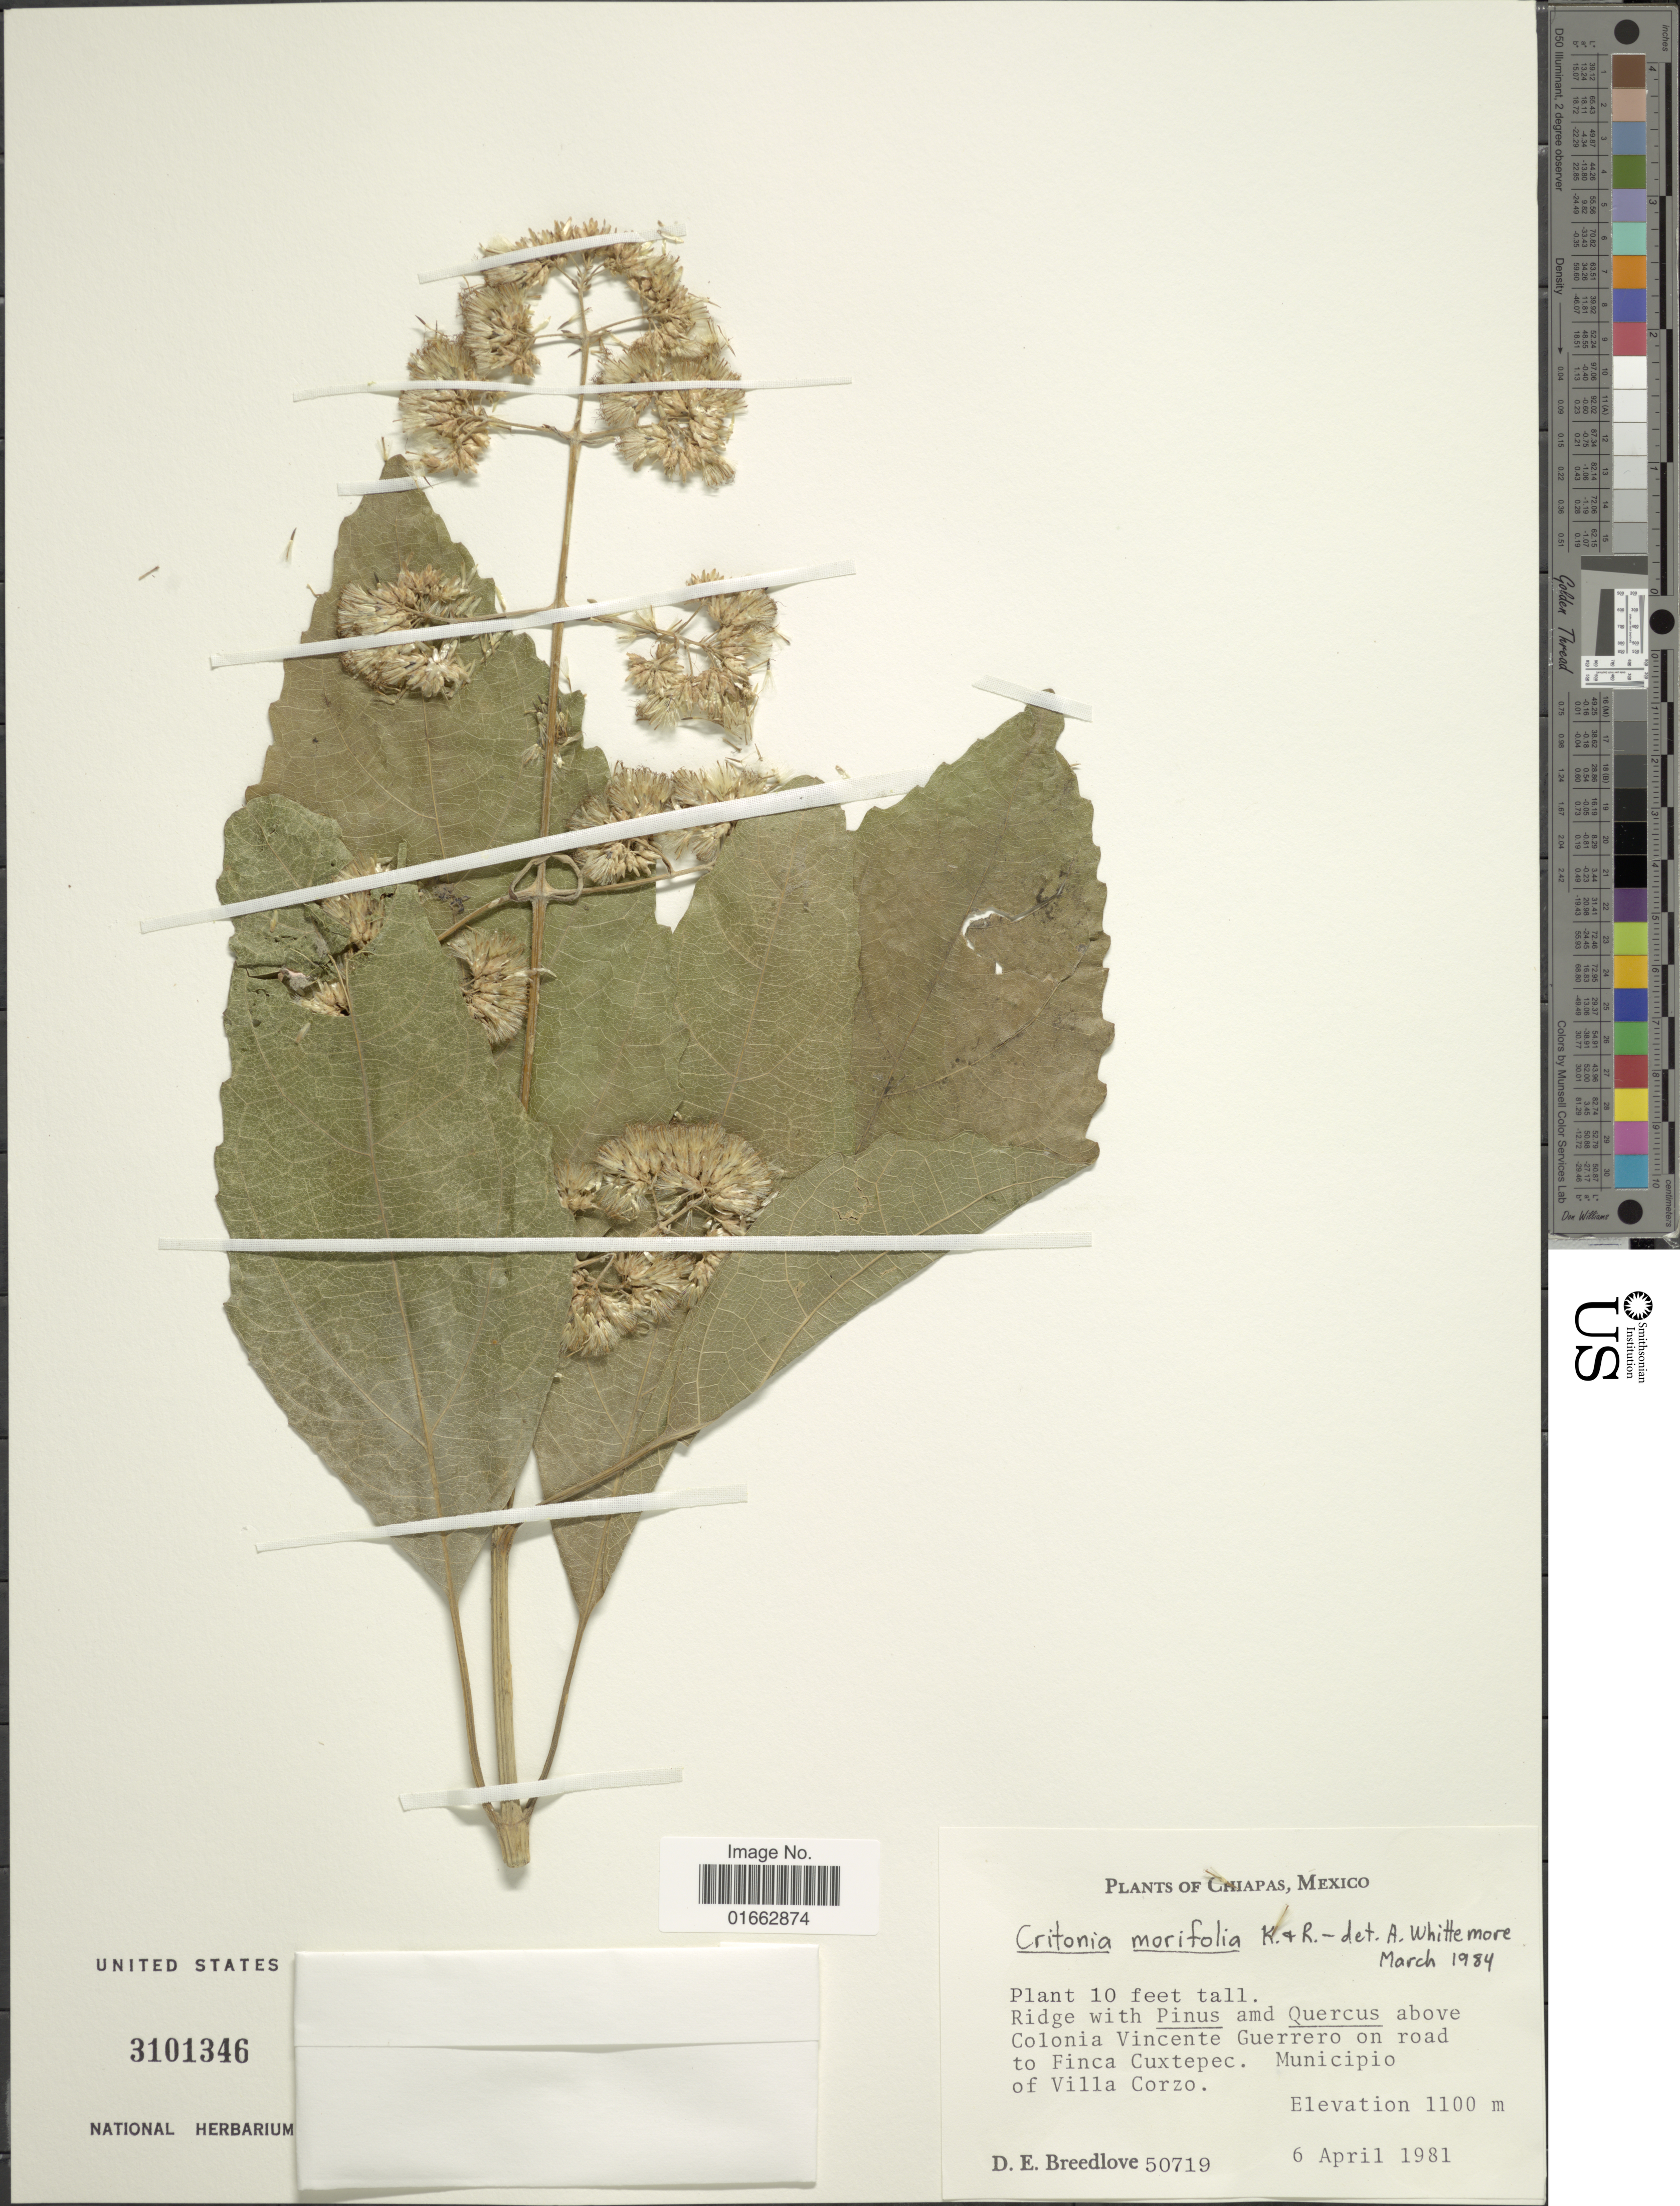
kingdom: Plantae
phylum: Tracheophyta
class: Magnoliopsida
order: Asterales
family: Asteraceae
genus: Critonia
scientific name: Critonia morifolia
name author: (Mill.) R.M. King & H. Rob.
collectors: D. E. Breedlove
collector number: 50719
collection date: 1981-04-06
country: Mexico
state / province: Chiapas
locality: Above Colonia Vincente Guerrero on road to Finca Cuxtepec. Municipio of Villa Corzo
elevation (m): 1100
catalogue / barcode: US 3101346